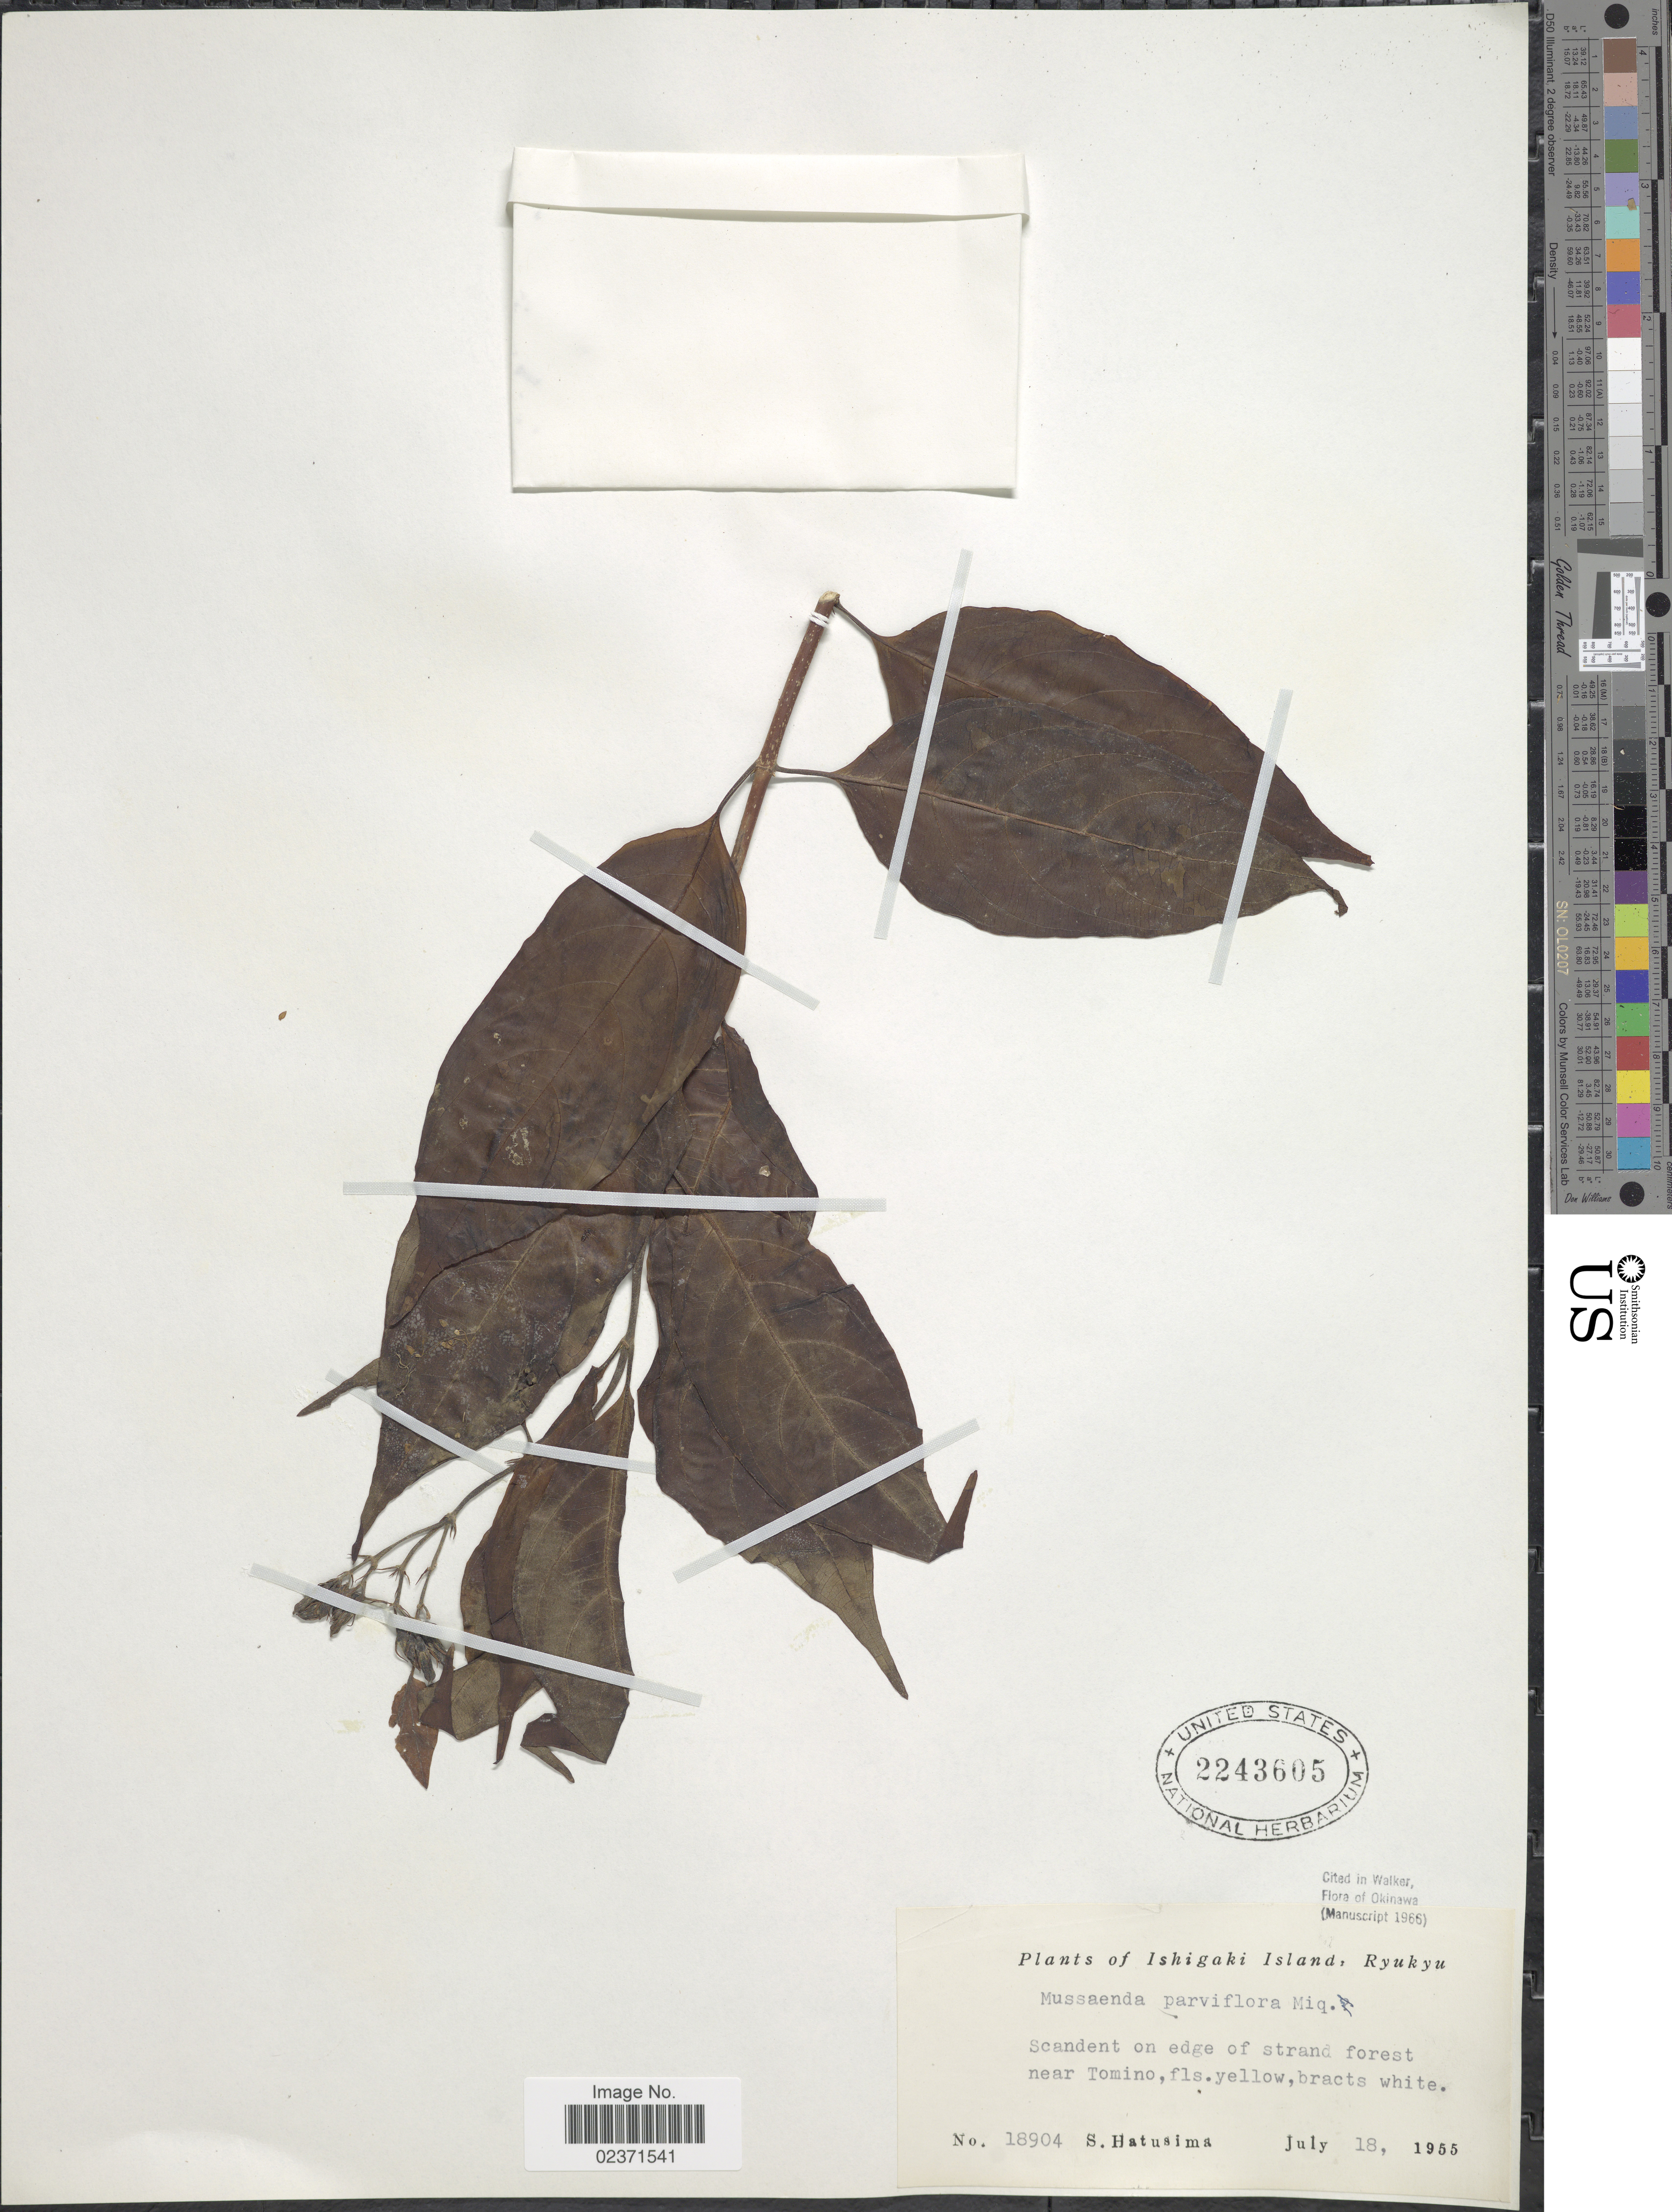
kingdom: Plantae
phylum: Tracheophyta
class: Magnoliopsida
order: Gentianales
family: Rubiaceae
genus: Mussaenda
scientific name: Mussaenda parviflora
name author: Miq.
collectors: S. Hatusima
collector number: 18904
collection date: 1955-07-18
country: Japan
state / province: Okinawa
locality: Ishigaki Island, Ryukyu. near Tomino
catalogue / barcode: US 2243605